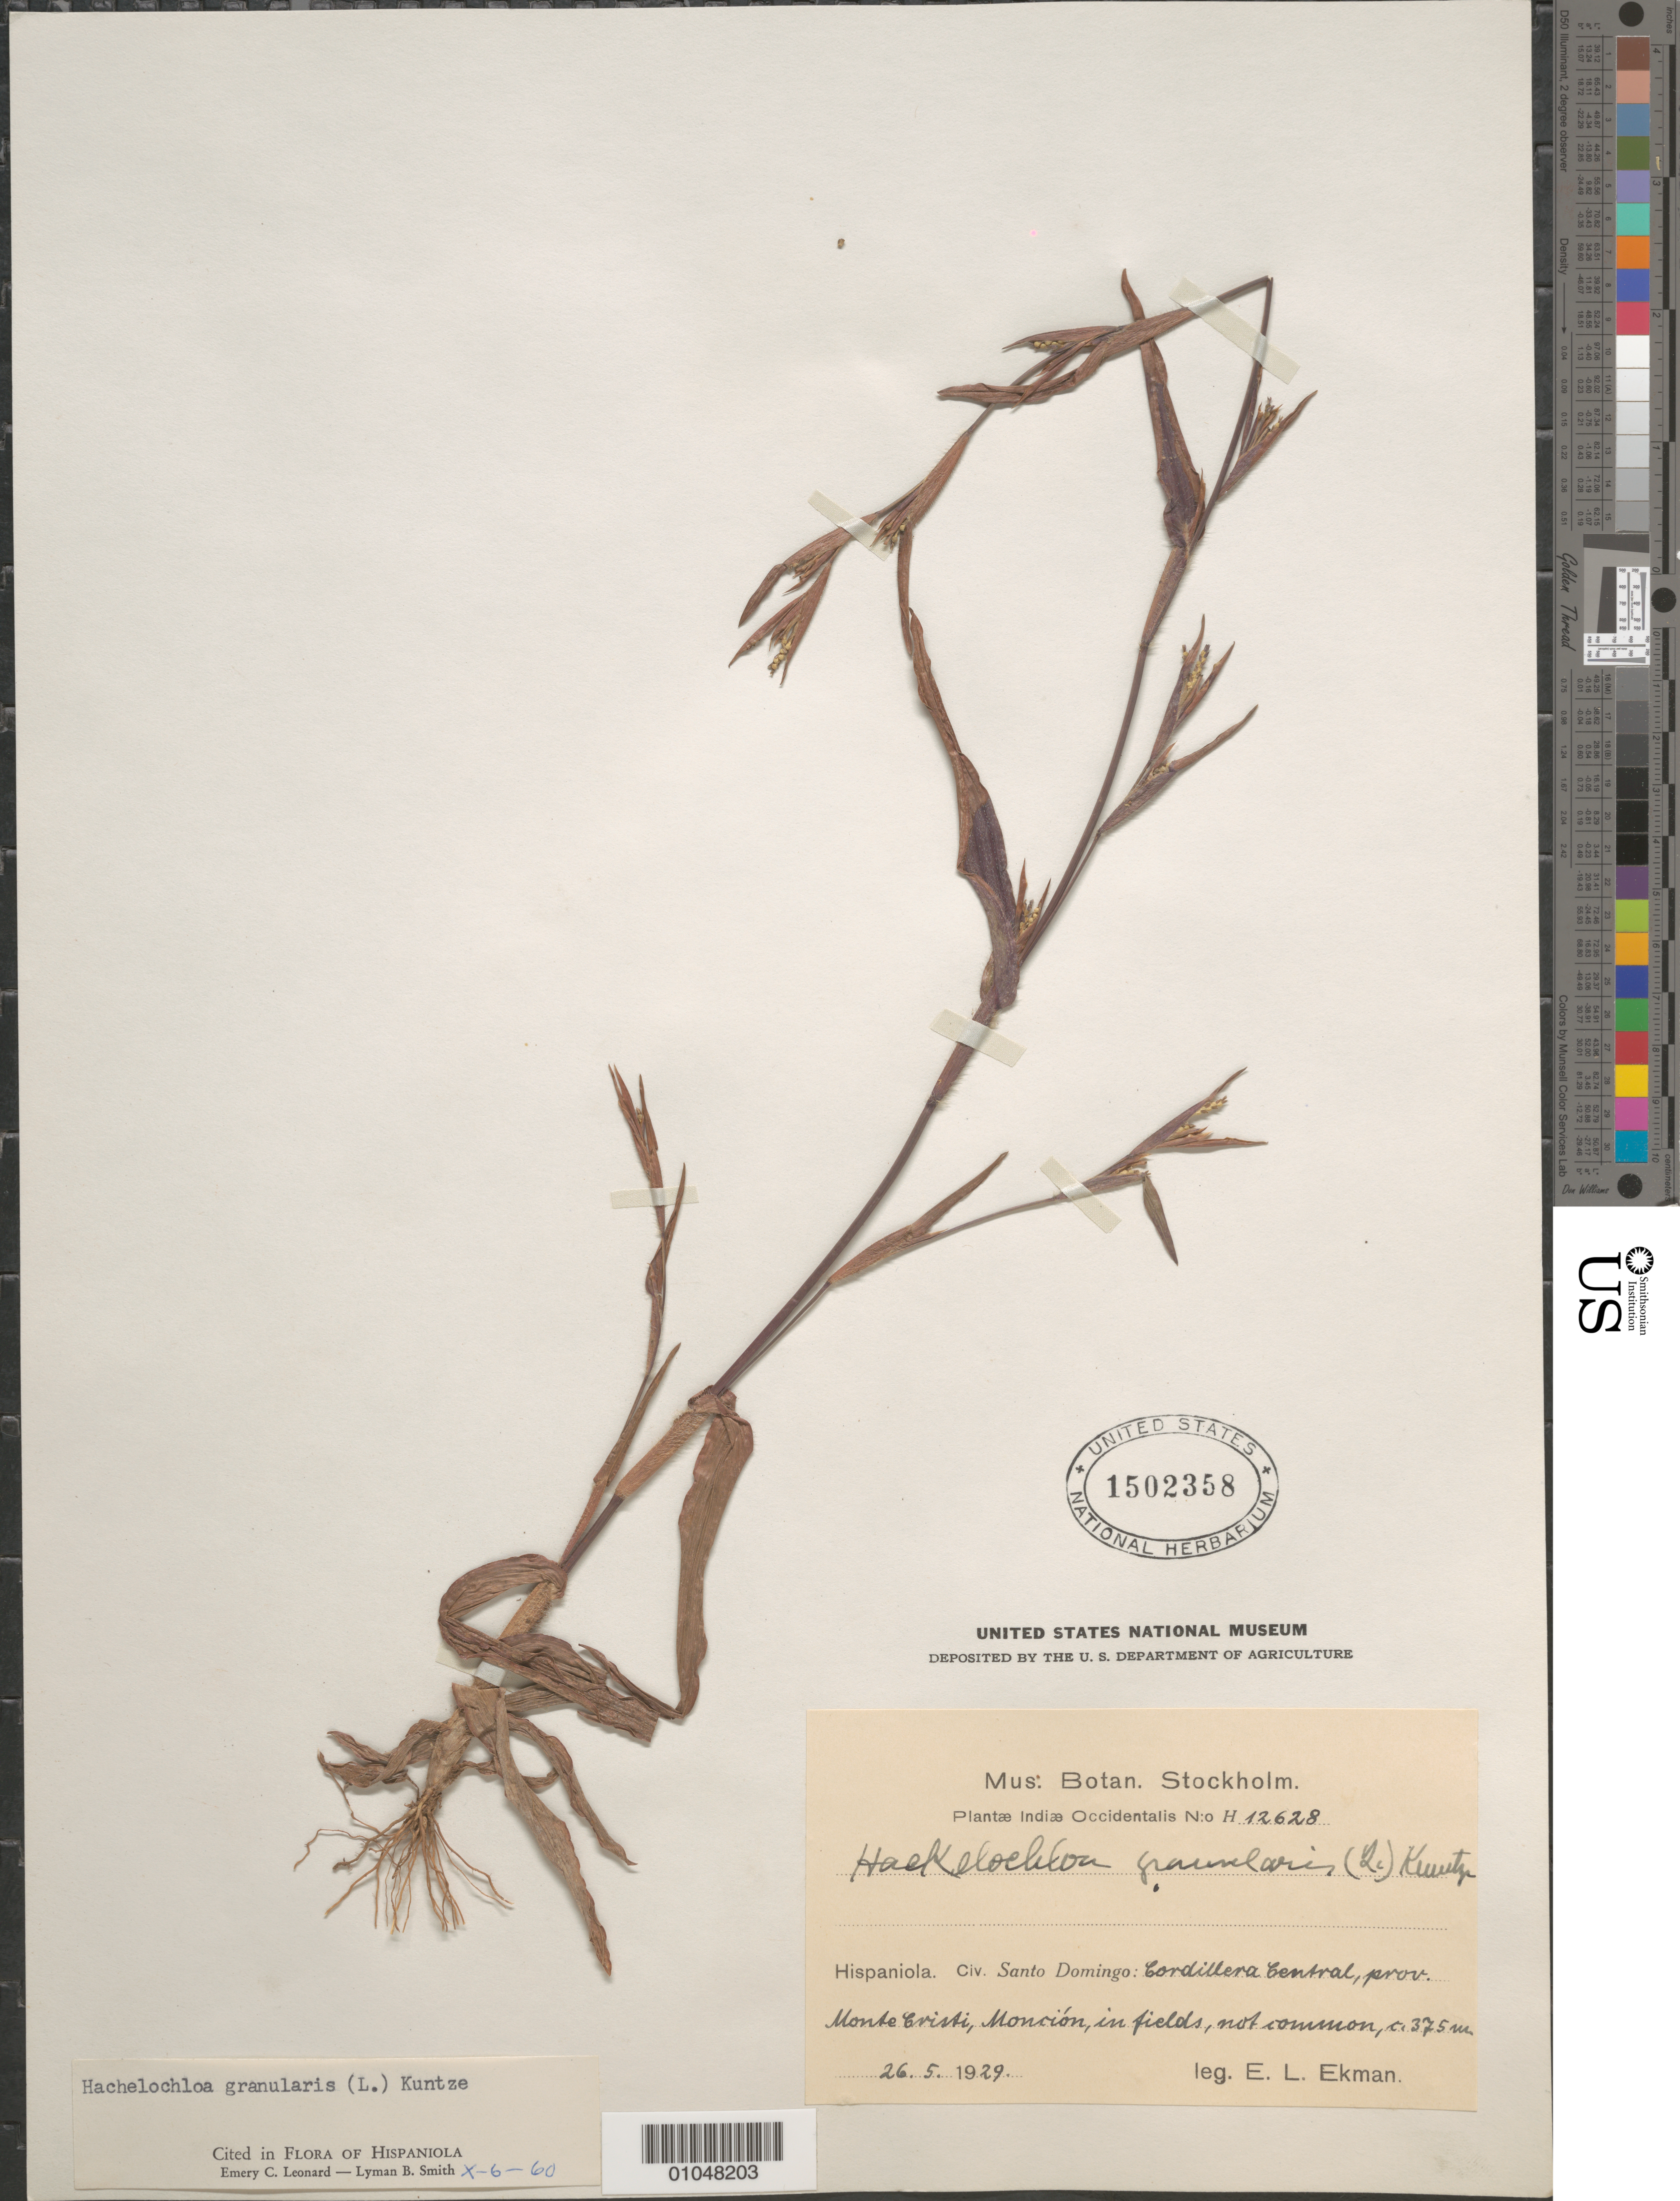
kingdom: Plantae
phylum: Tracheophyta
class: Liliopsida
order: Poales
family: Poaceae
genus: Hackelochloa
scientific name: Hackelochloa granularis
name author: (L.) Kuntze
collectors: E. L. Ekman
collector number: H 12628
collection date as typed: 26 May 1929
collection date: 1929-05-26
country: Dominican Republic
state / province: Monte Cristi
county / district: Monción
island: Hispaniola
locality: Cordillera Central,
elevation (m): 375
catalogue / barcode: US 1502358